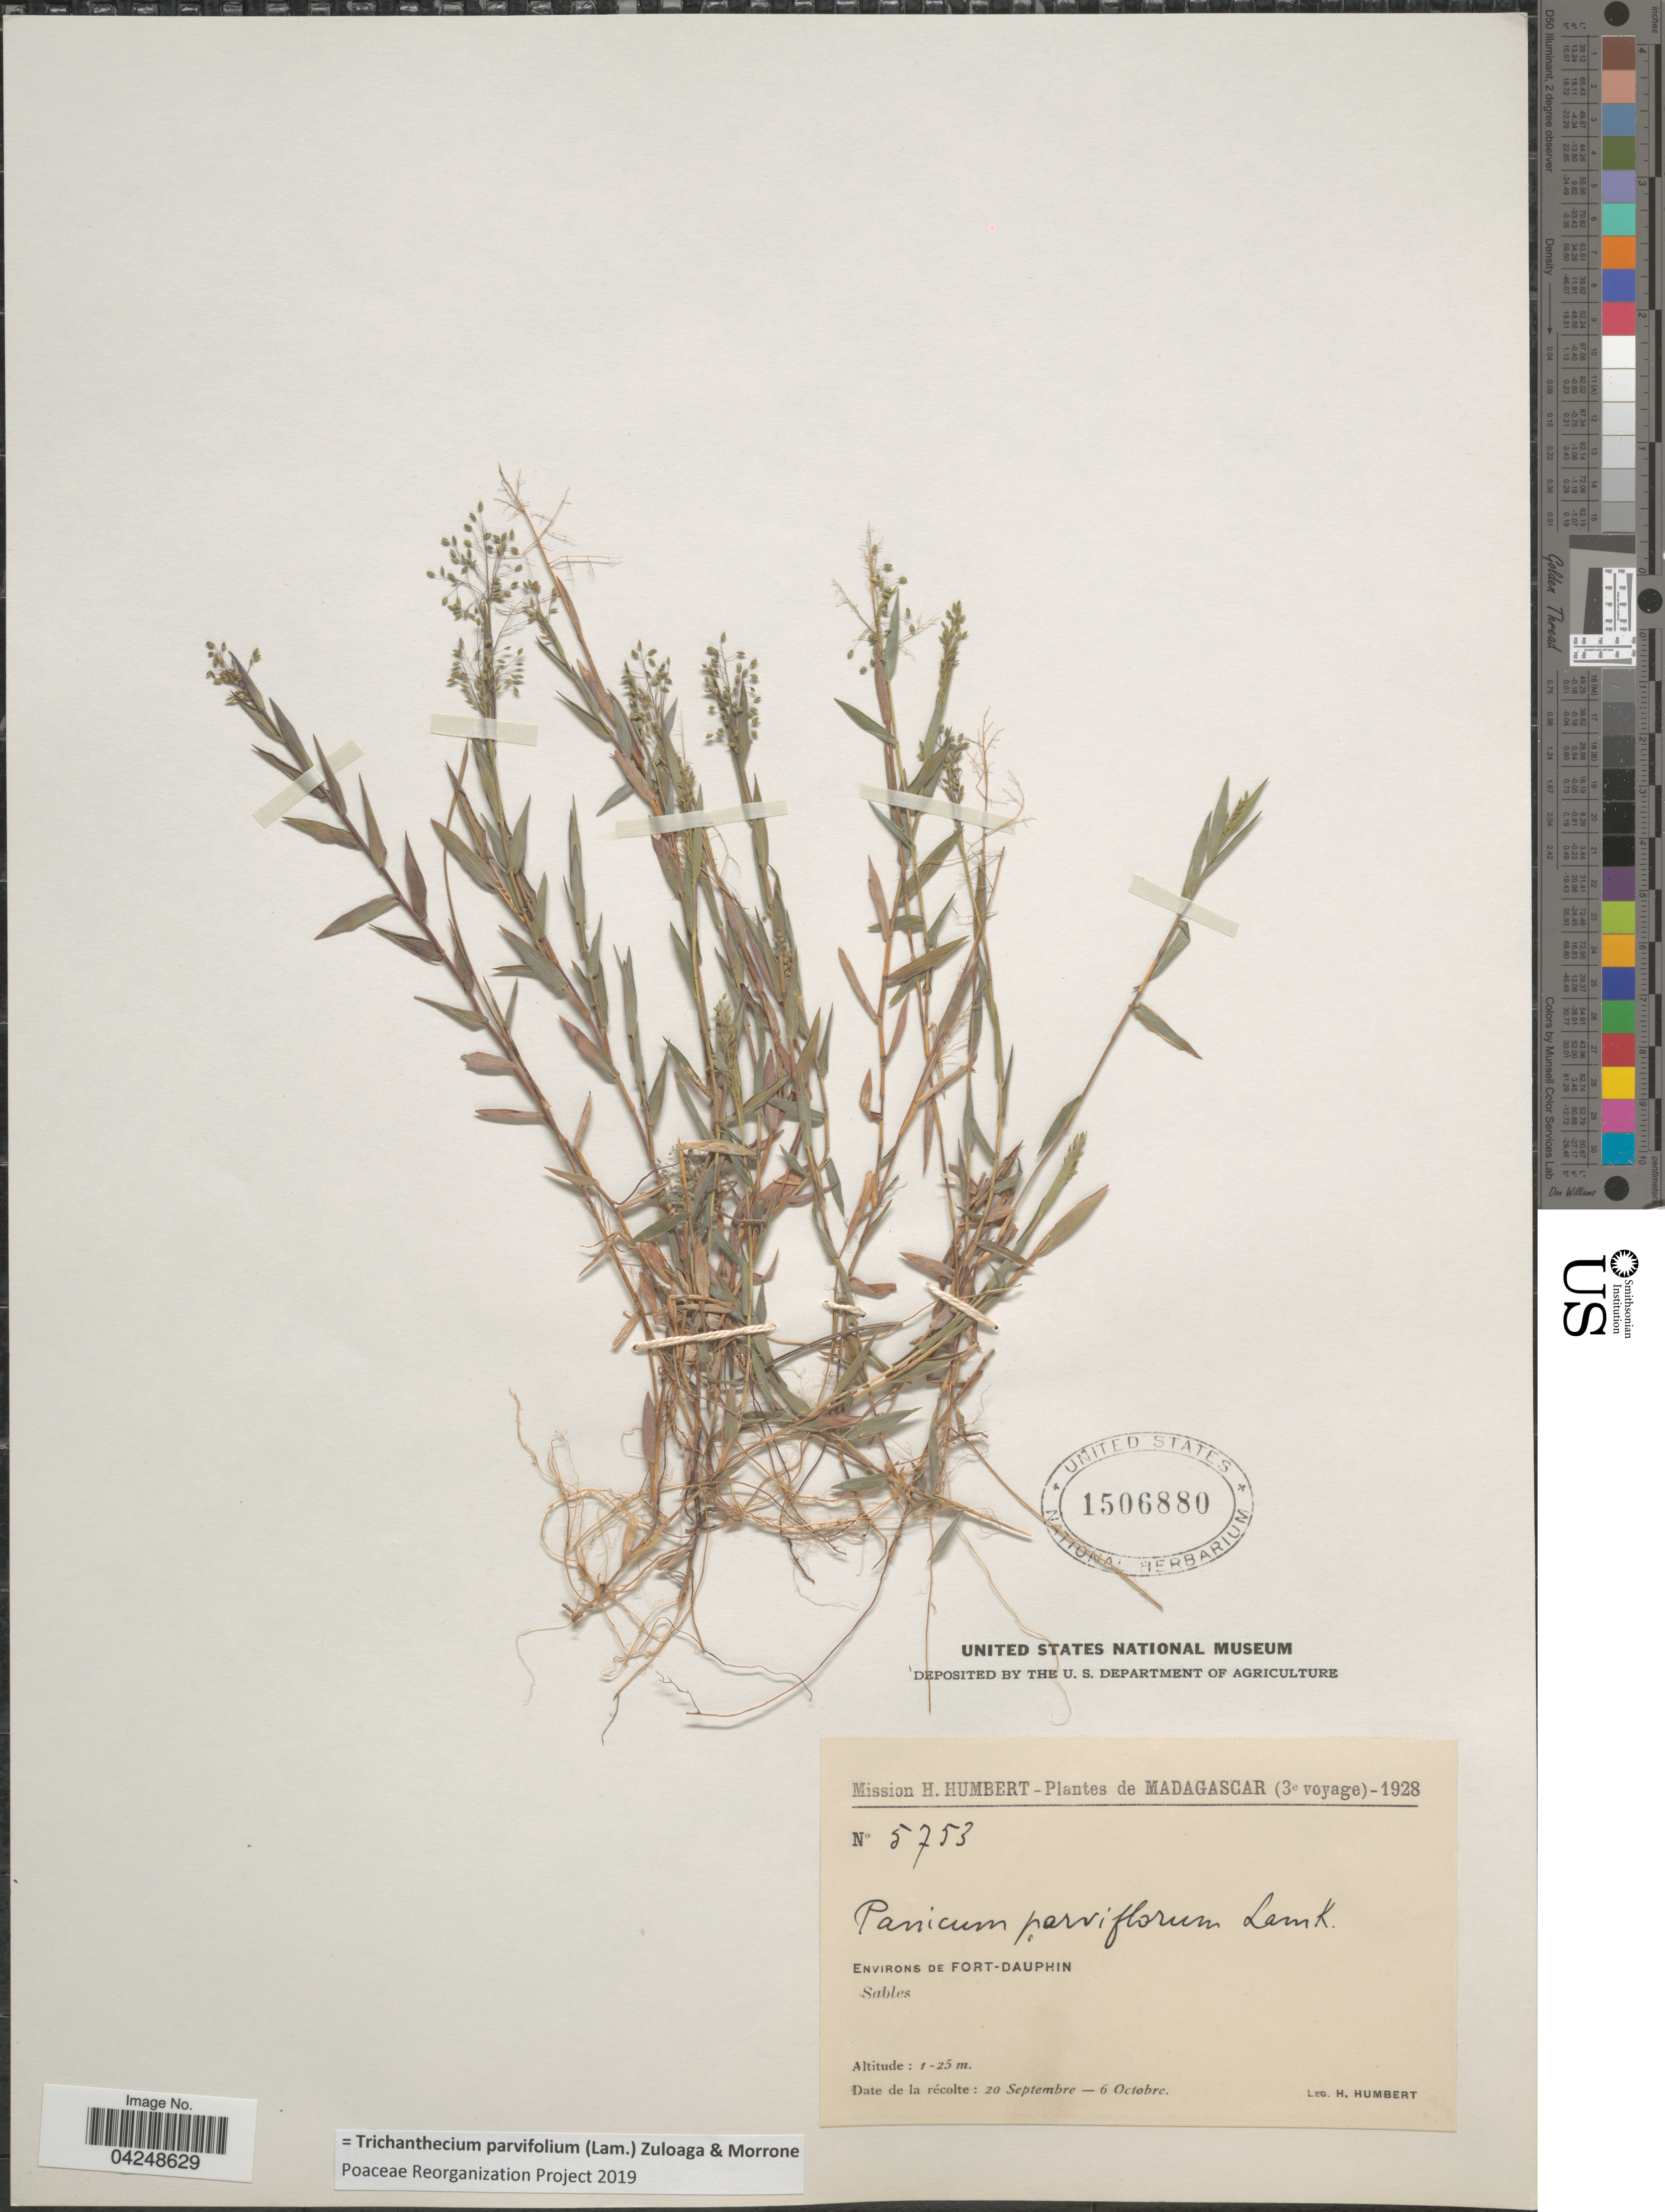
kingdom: Plantae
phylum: Tracheophyta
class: Liliopsida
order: Poales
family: Poaceae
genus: Trichanthecium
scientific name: Trichanthecium parvifolium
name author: (Lam.) Zuloaga & Morrone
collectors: H. Humbert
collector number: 5753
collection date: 1928-09-20/1928-10-06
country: Madagascar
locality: Mission H. Humbert - Plantes de Madagascar (3e voyage)-1928. Environs de Fort-Dauphin. Sables.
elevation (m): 1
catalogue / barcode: US 1506880